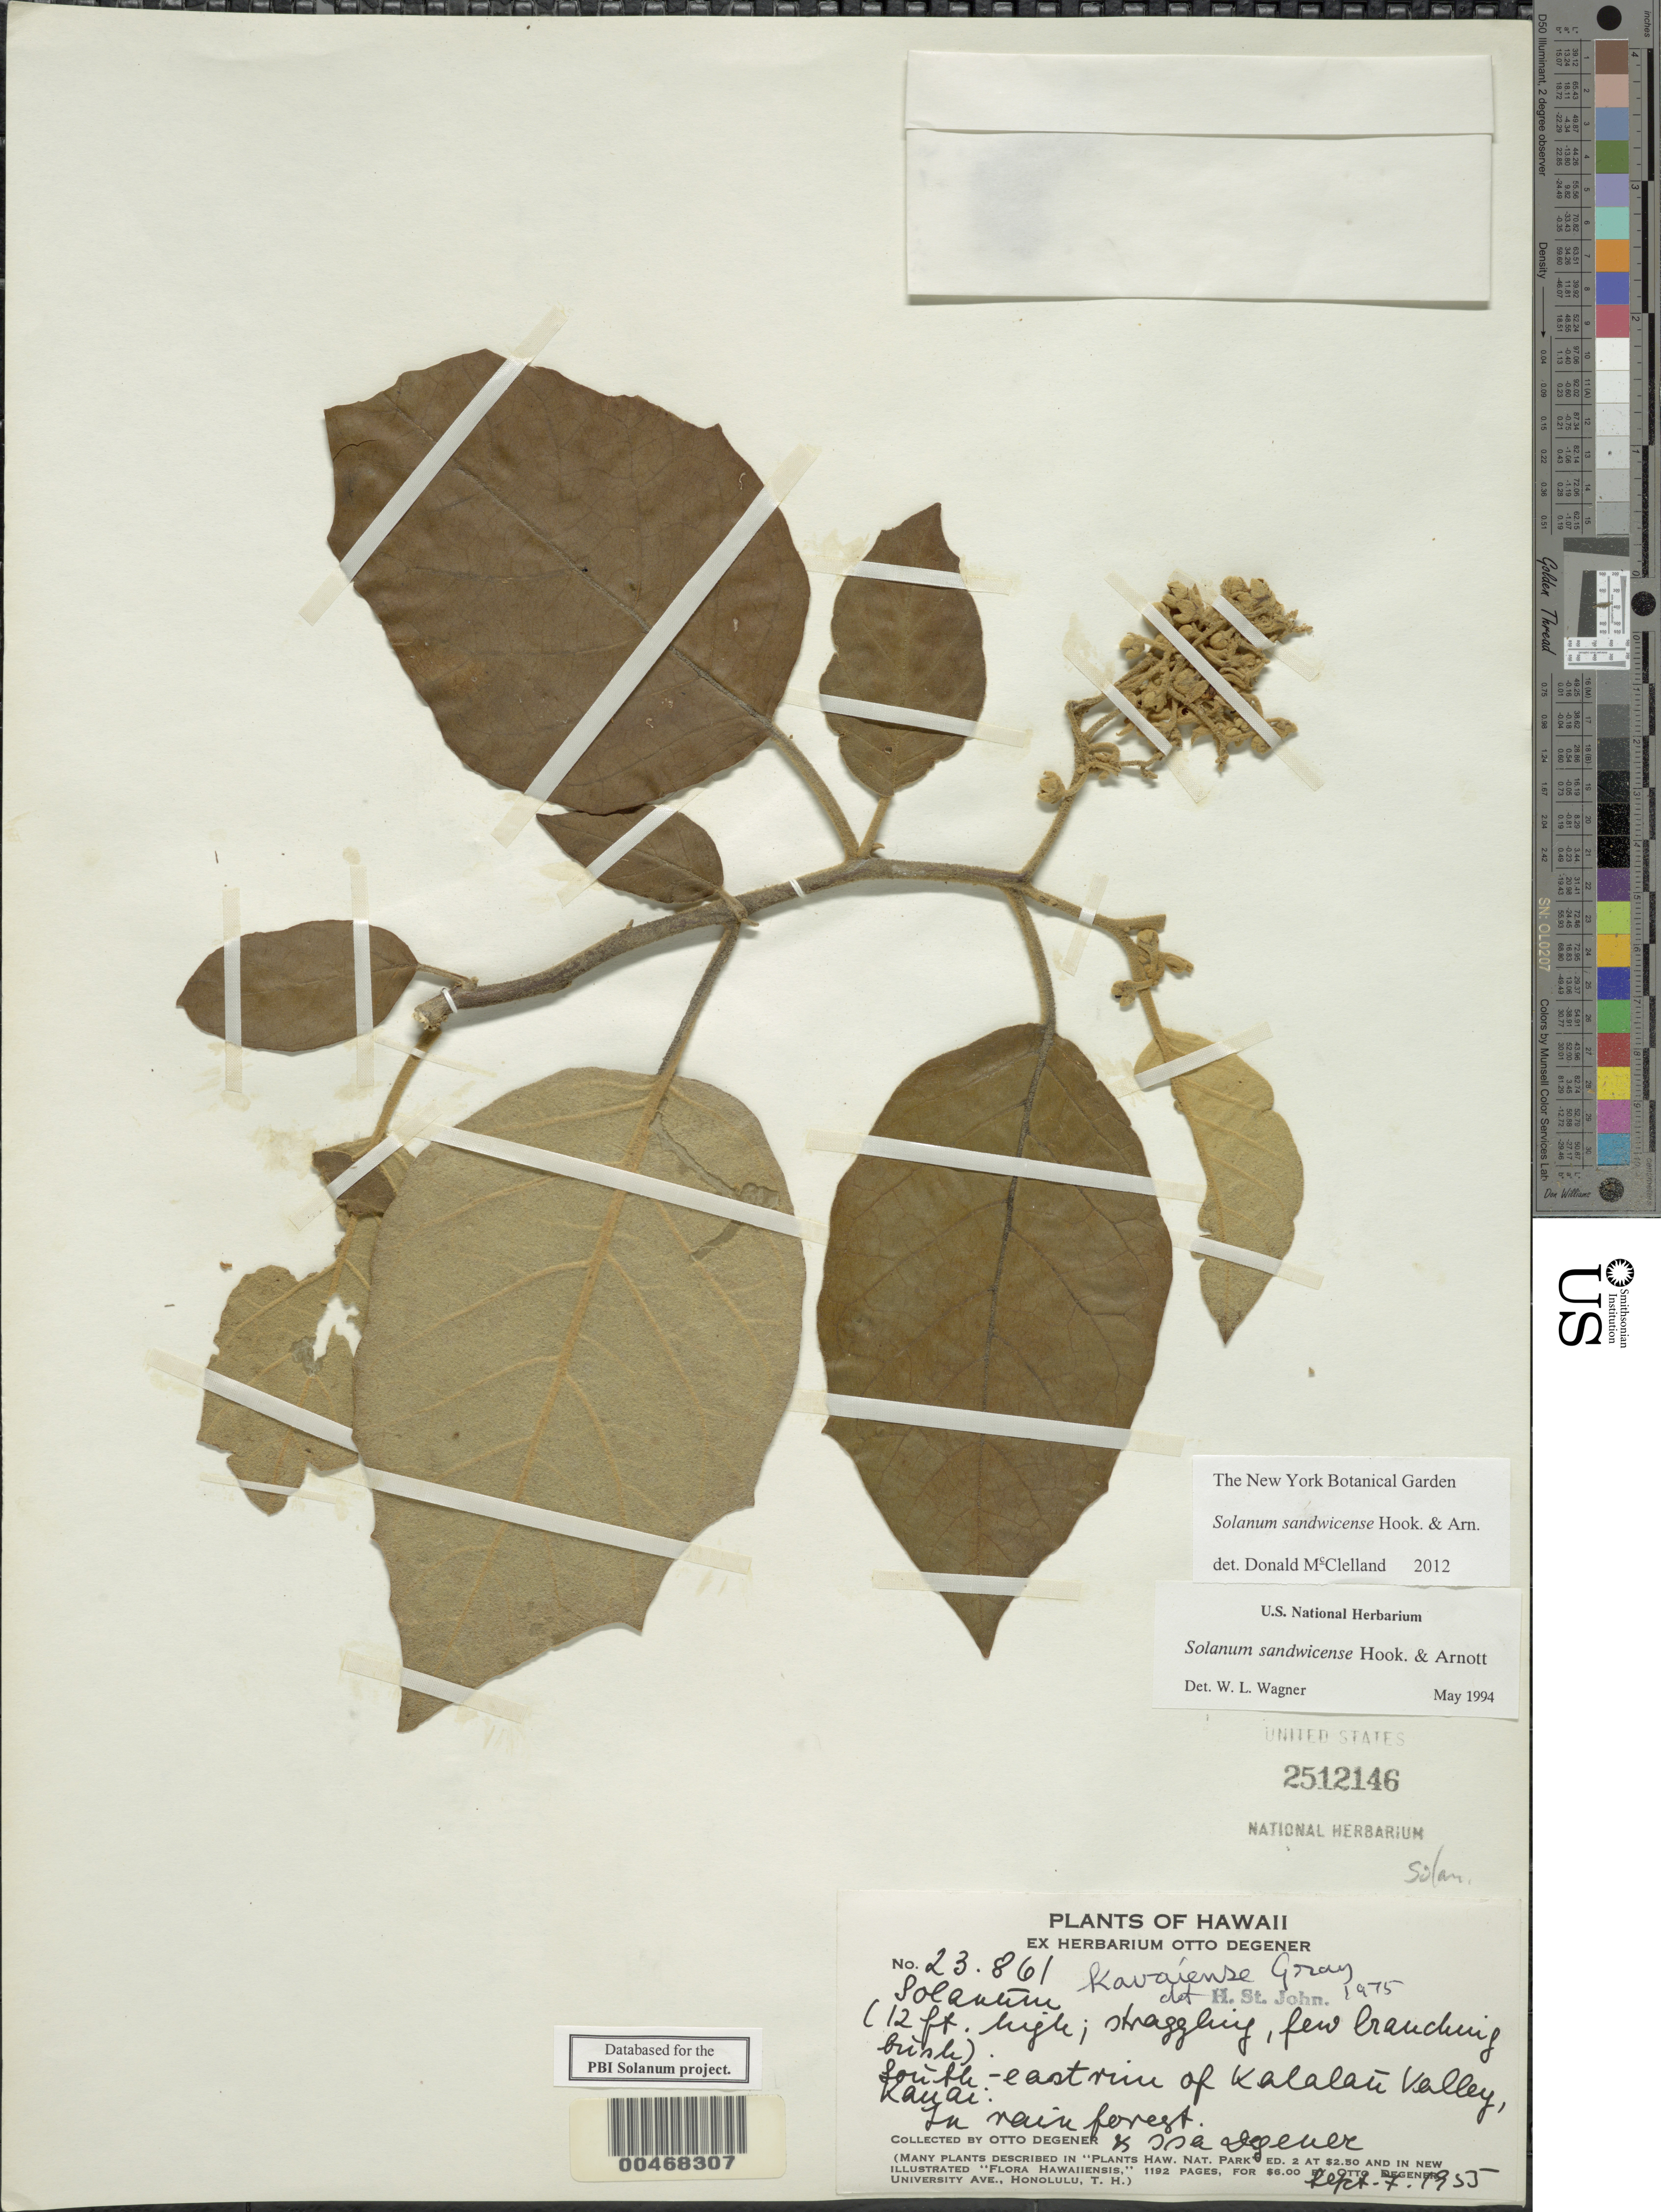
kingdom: Plantae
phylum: Tracheophyta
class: Magnoliopsida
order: Solanales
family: Solanaceae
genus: Solanum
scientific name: Solanum sandwicense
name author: Hook. & Arn.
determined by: Wagner, W. L., (BOT), Smithsonian Institution - National Museum of Natural History (UNITED STATES)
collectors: O. Degener & I. Degener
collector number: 23861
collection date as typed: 7 Sep 1955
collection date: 1955-09-07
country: United States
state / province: Hawaii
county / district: Honolulu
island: Oahu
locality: SE rim of Kalalau Valley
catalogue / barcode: US 2512146